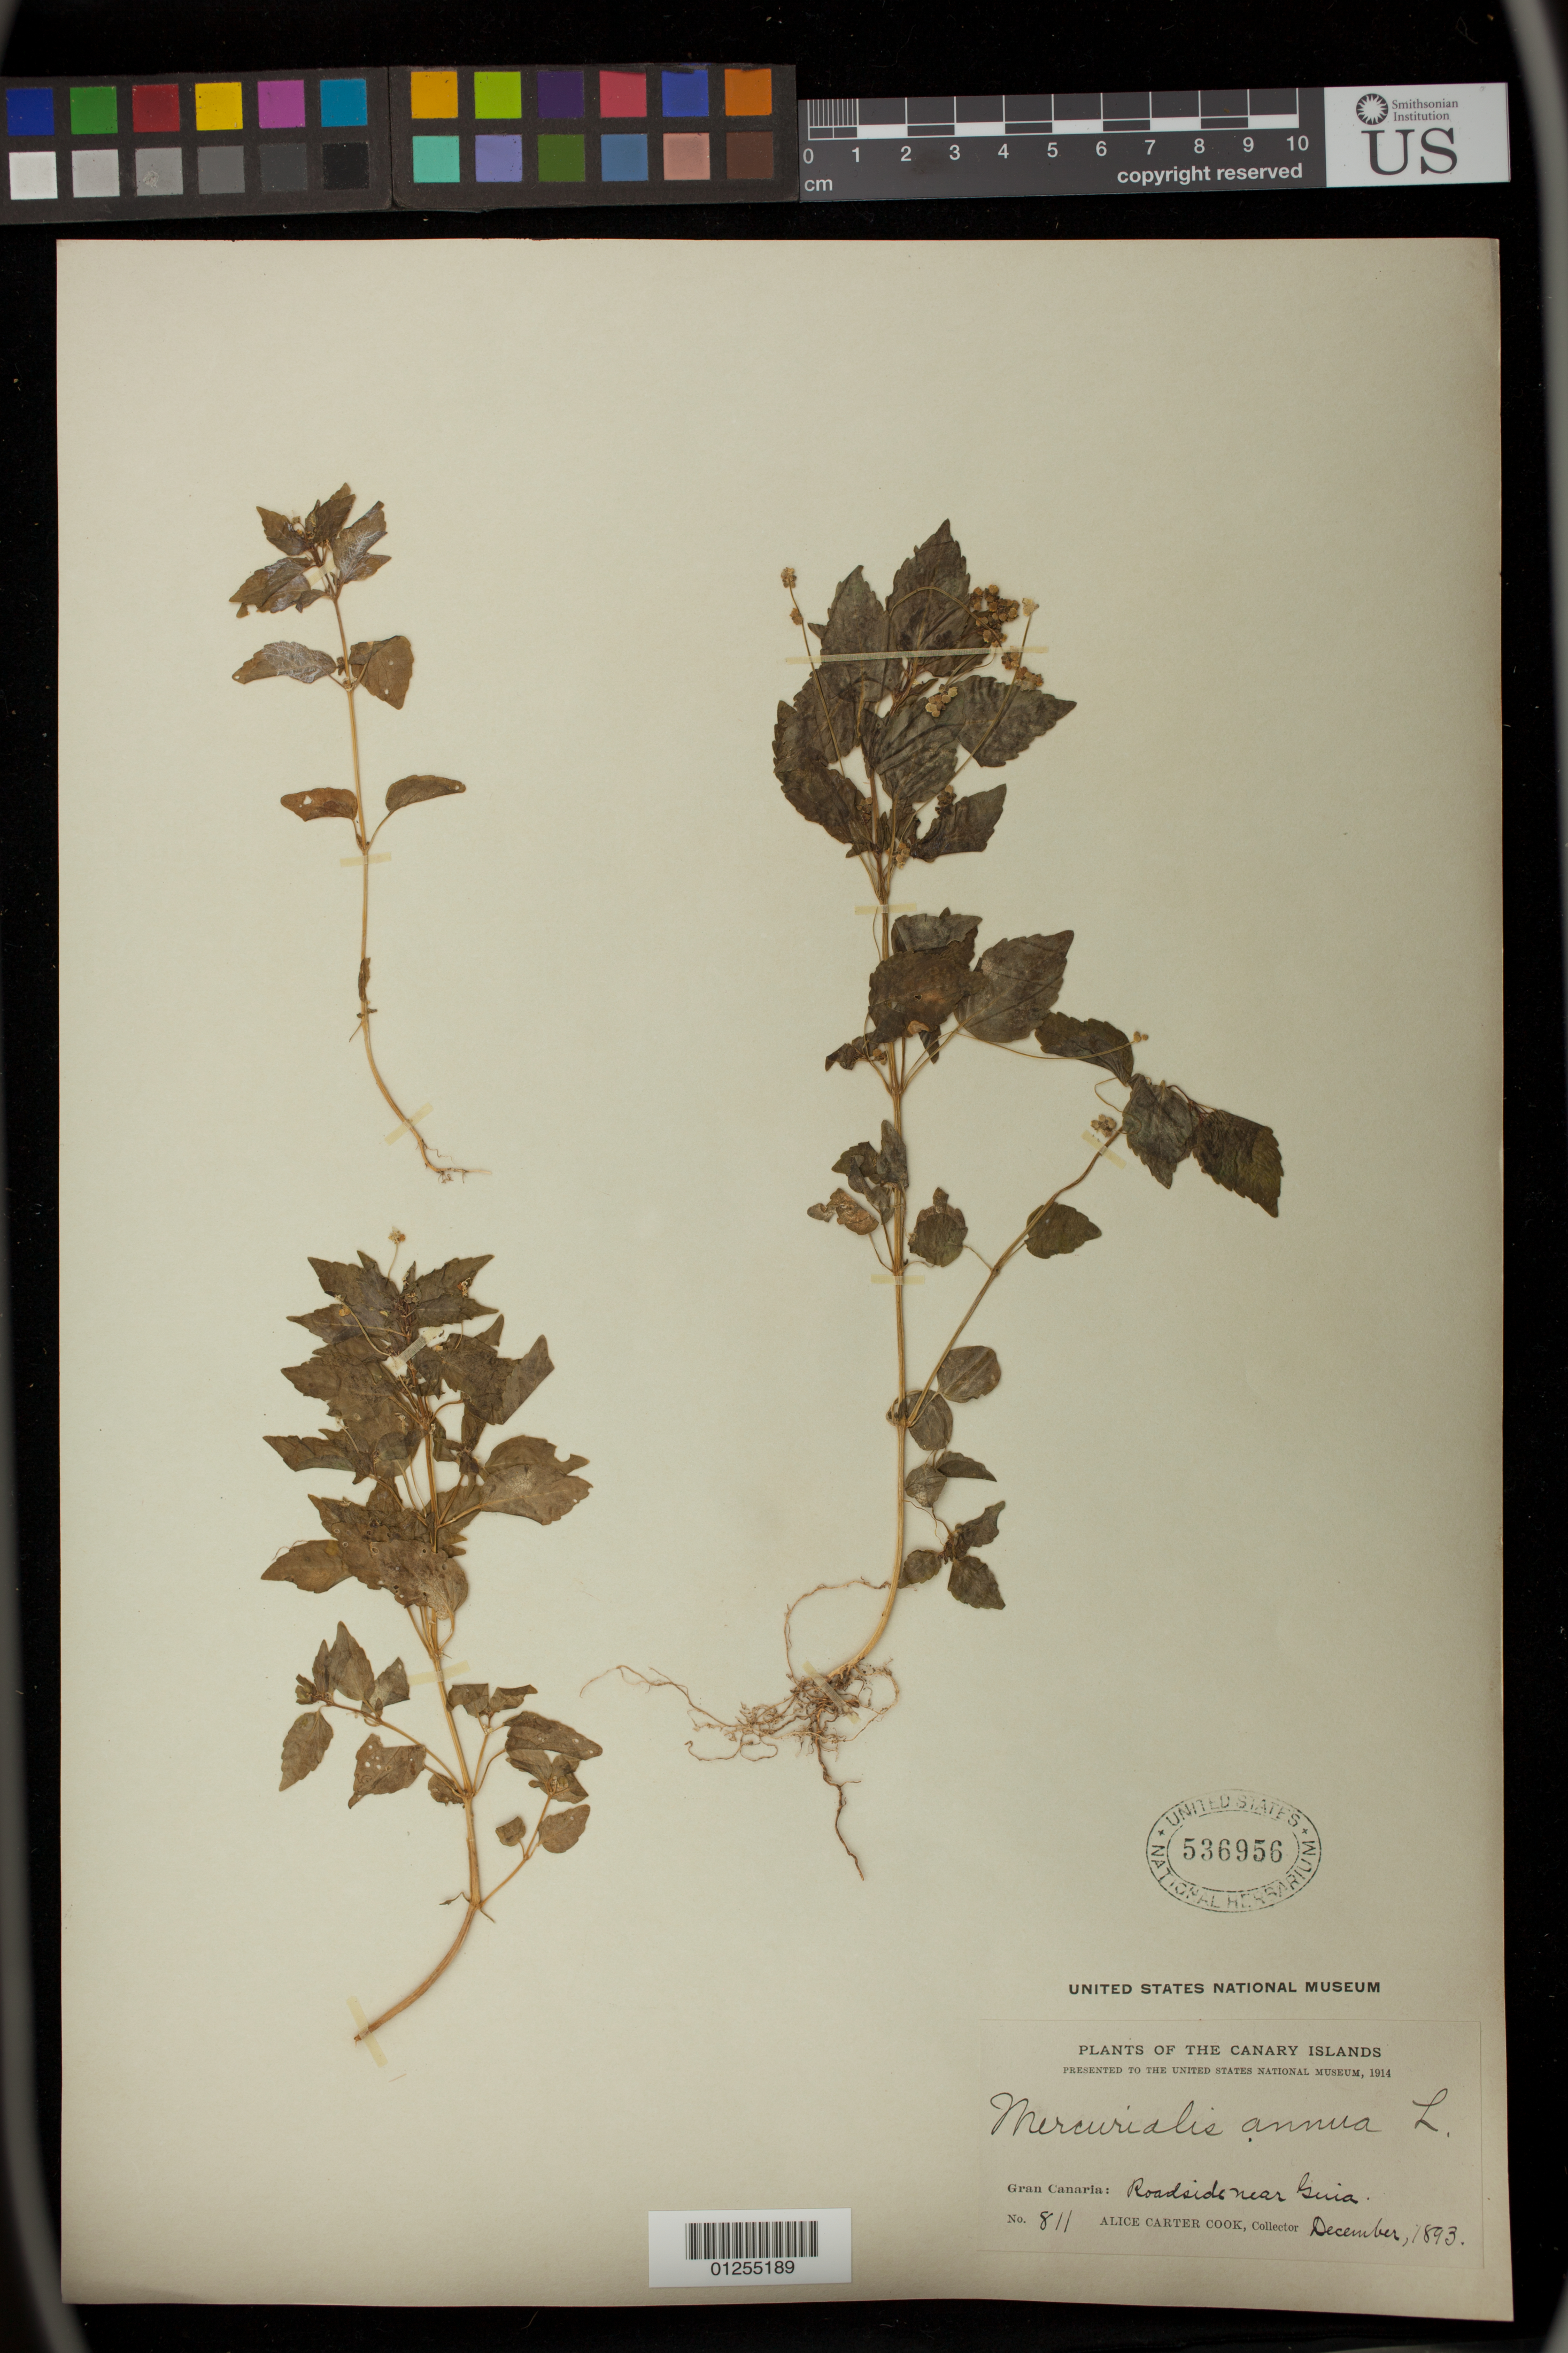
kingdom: Plantae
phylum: Tracheophyta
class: Magnoliopsida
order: Malpighiales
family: Euphorbiaceae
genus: Mercurialis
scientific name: Mercurialis annua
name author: L.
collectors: Alice C. Cook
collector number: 811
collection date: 1893-12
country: Spain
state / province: Canarias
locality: Gran Canaria: roadside near Guia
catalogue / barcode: US 536956